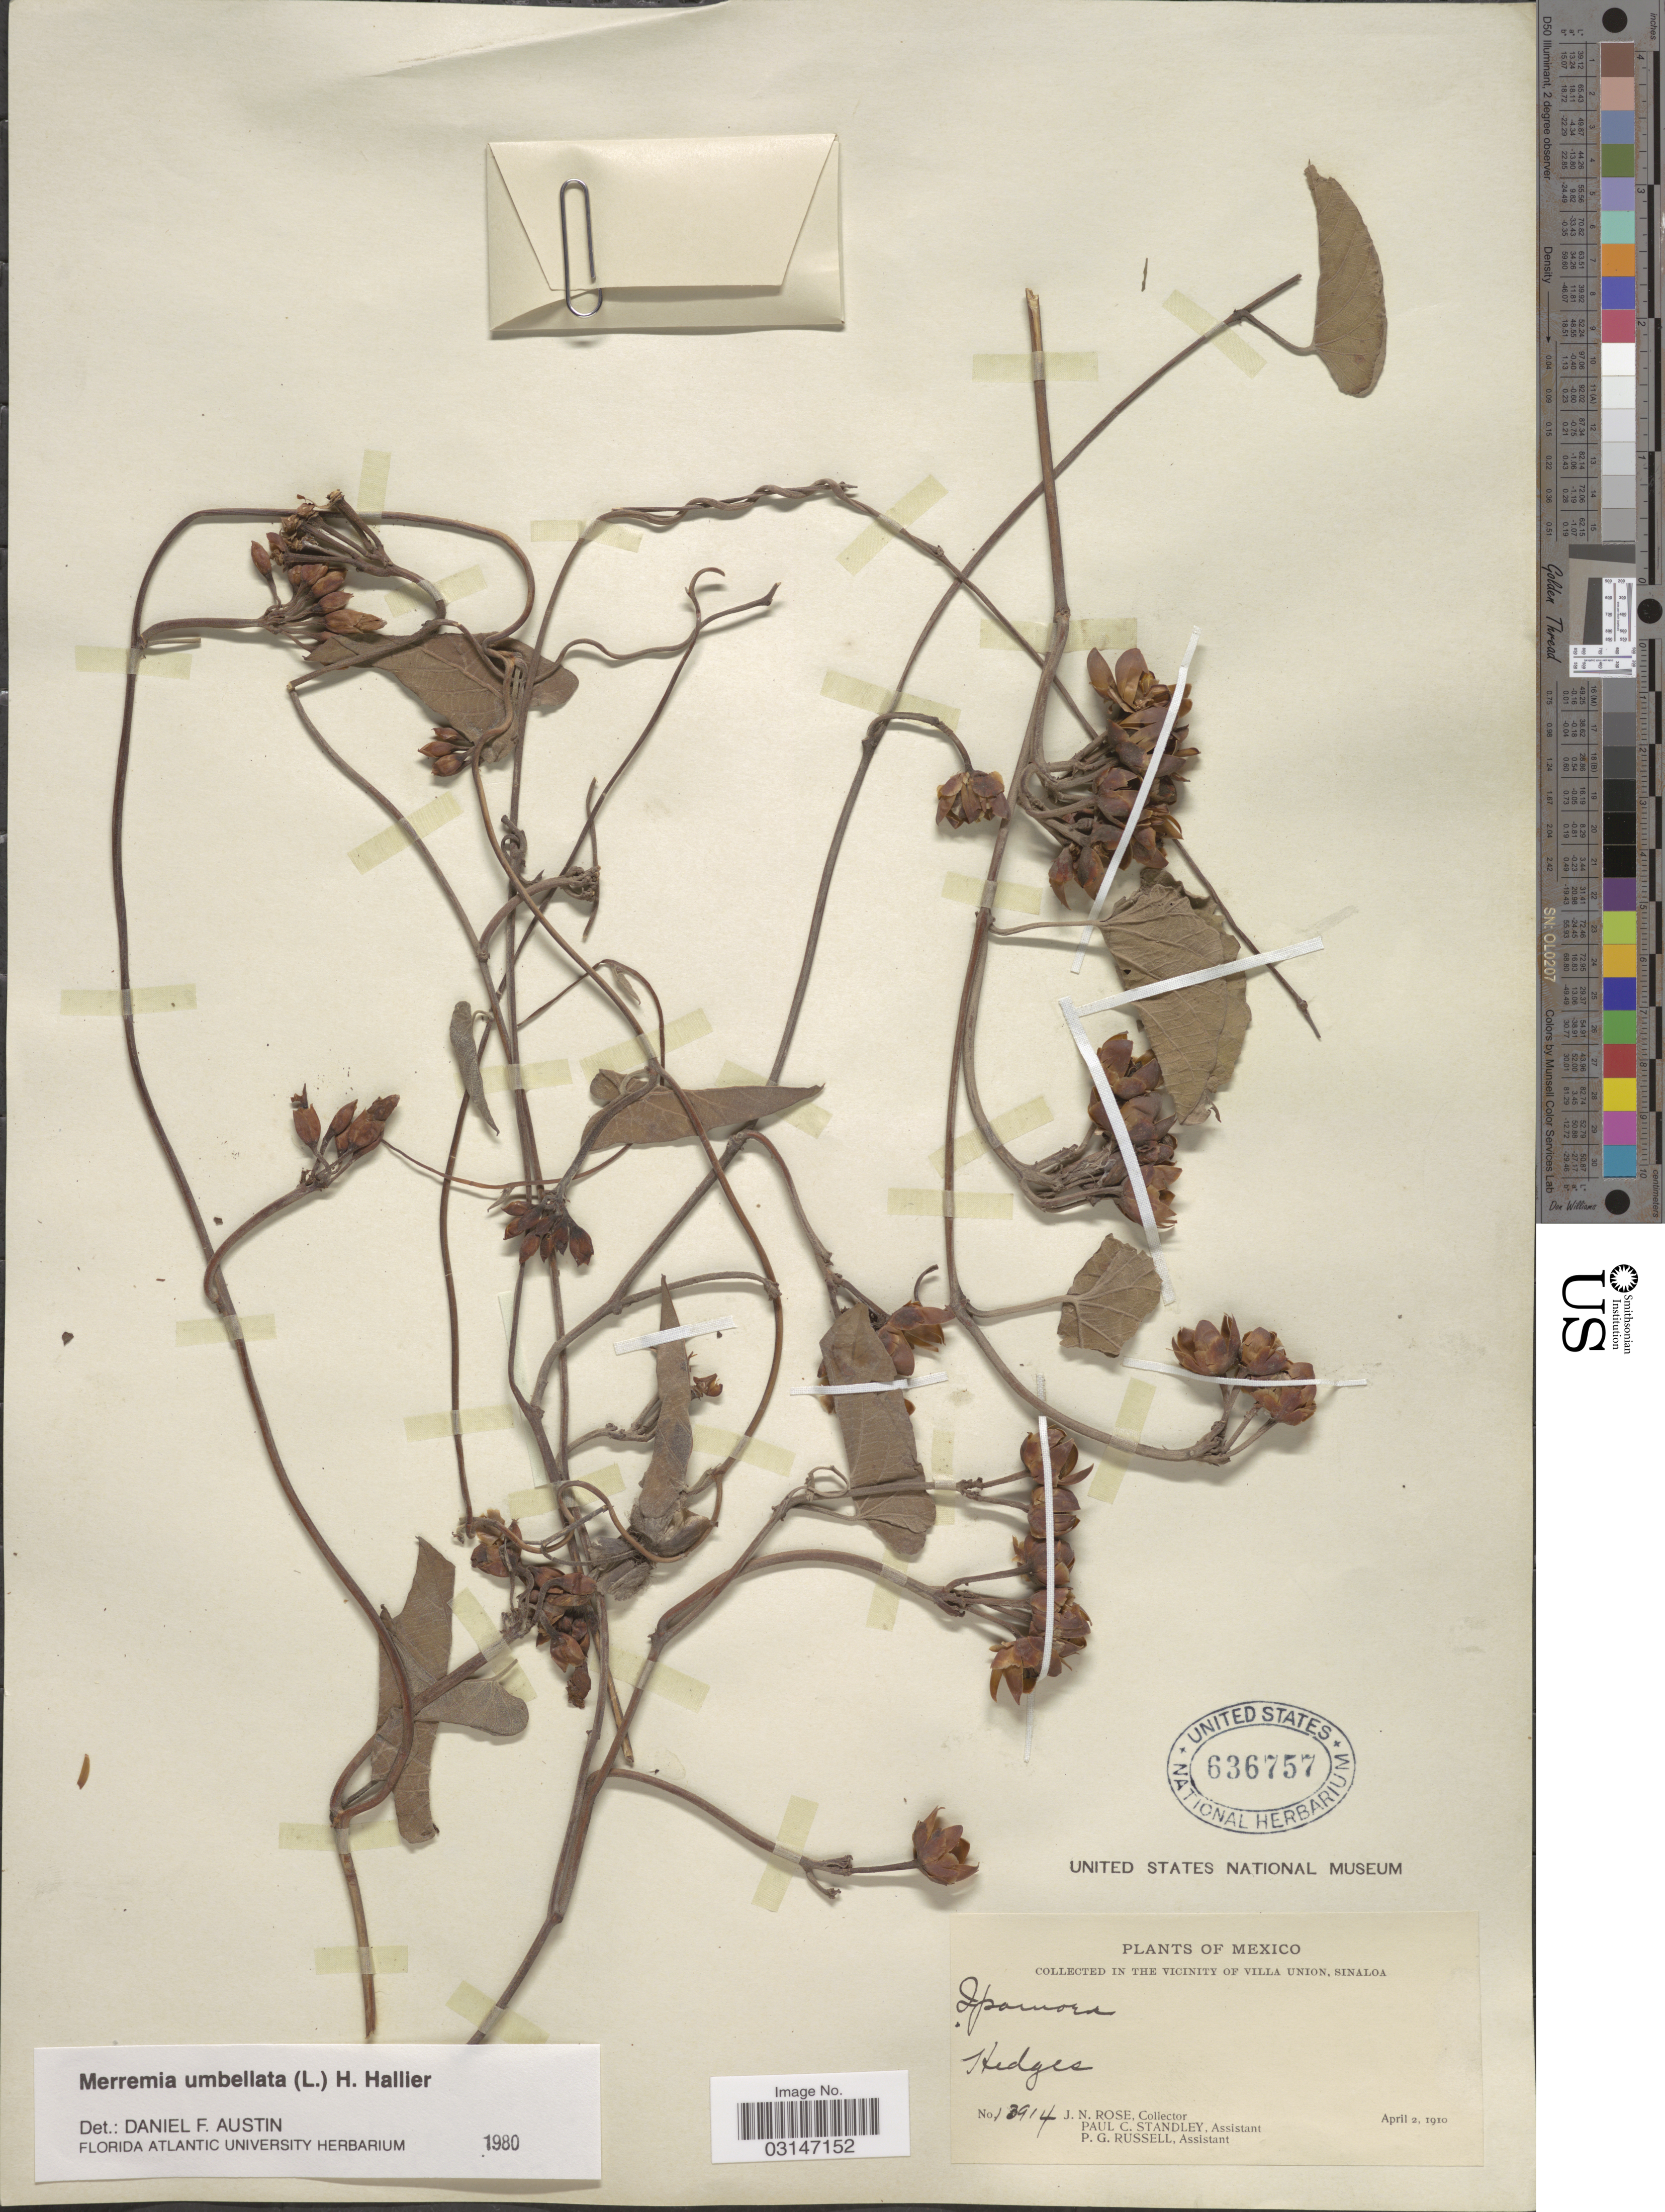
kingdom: Plantae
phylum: Tracheophyta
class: Magnoliopsida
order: Solanales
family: Convolvulaceae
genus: Camonea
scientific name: Camonea umbellata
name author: (L.) A. R. Simões & Staples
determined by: Strong, Mark T., (BOT), Smithsonian Institution - National Museum of Natural History (UNITED STATES)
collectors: J. N. Rose, P. C. Standley & P. G. Russell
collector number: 13914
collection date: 1910-04-02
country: Mexico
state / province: Sinaloa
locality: In the vicinity of Villa Union.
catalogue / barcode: US 636757